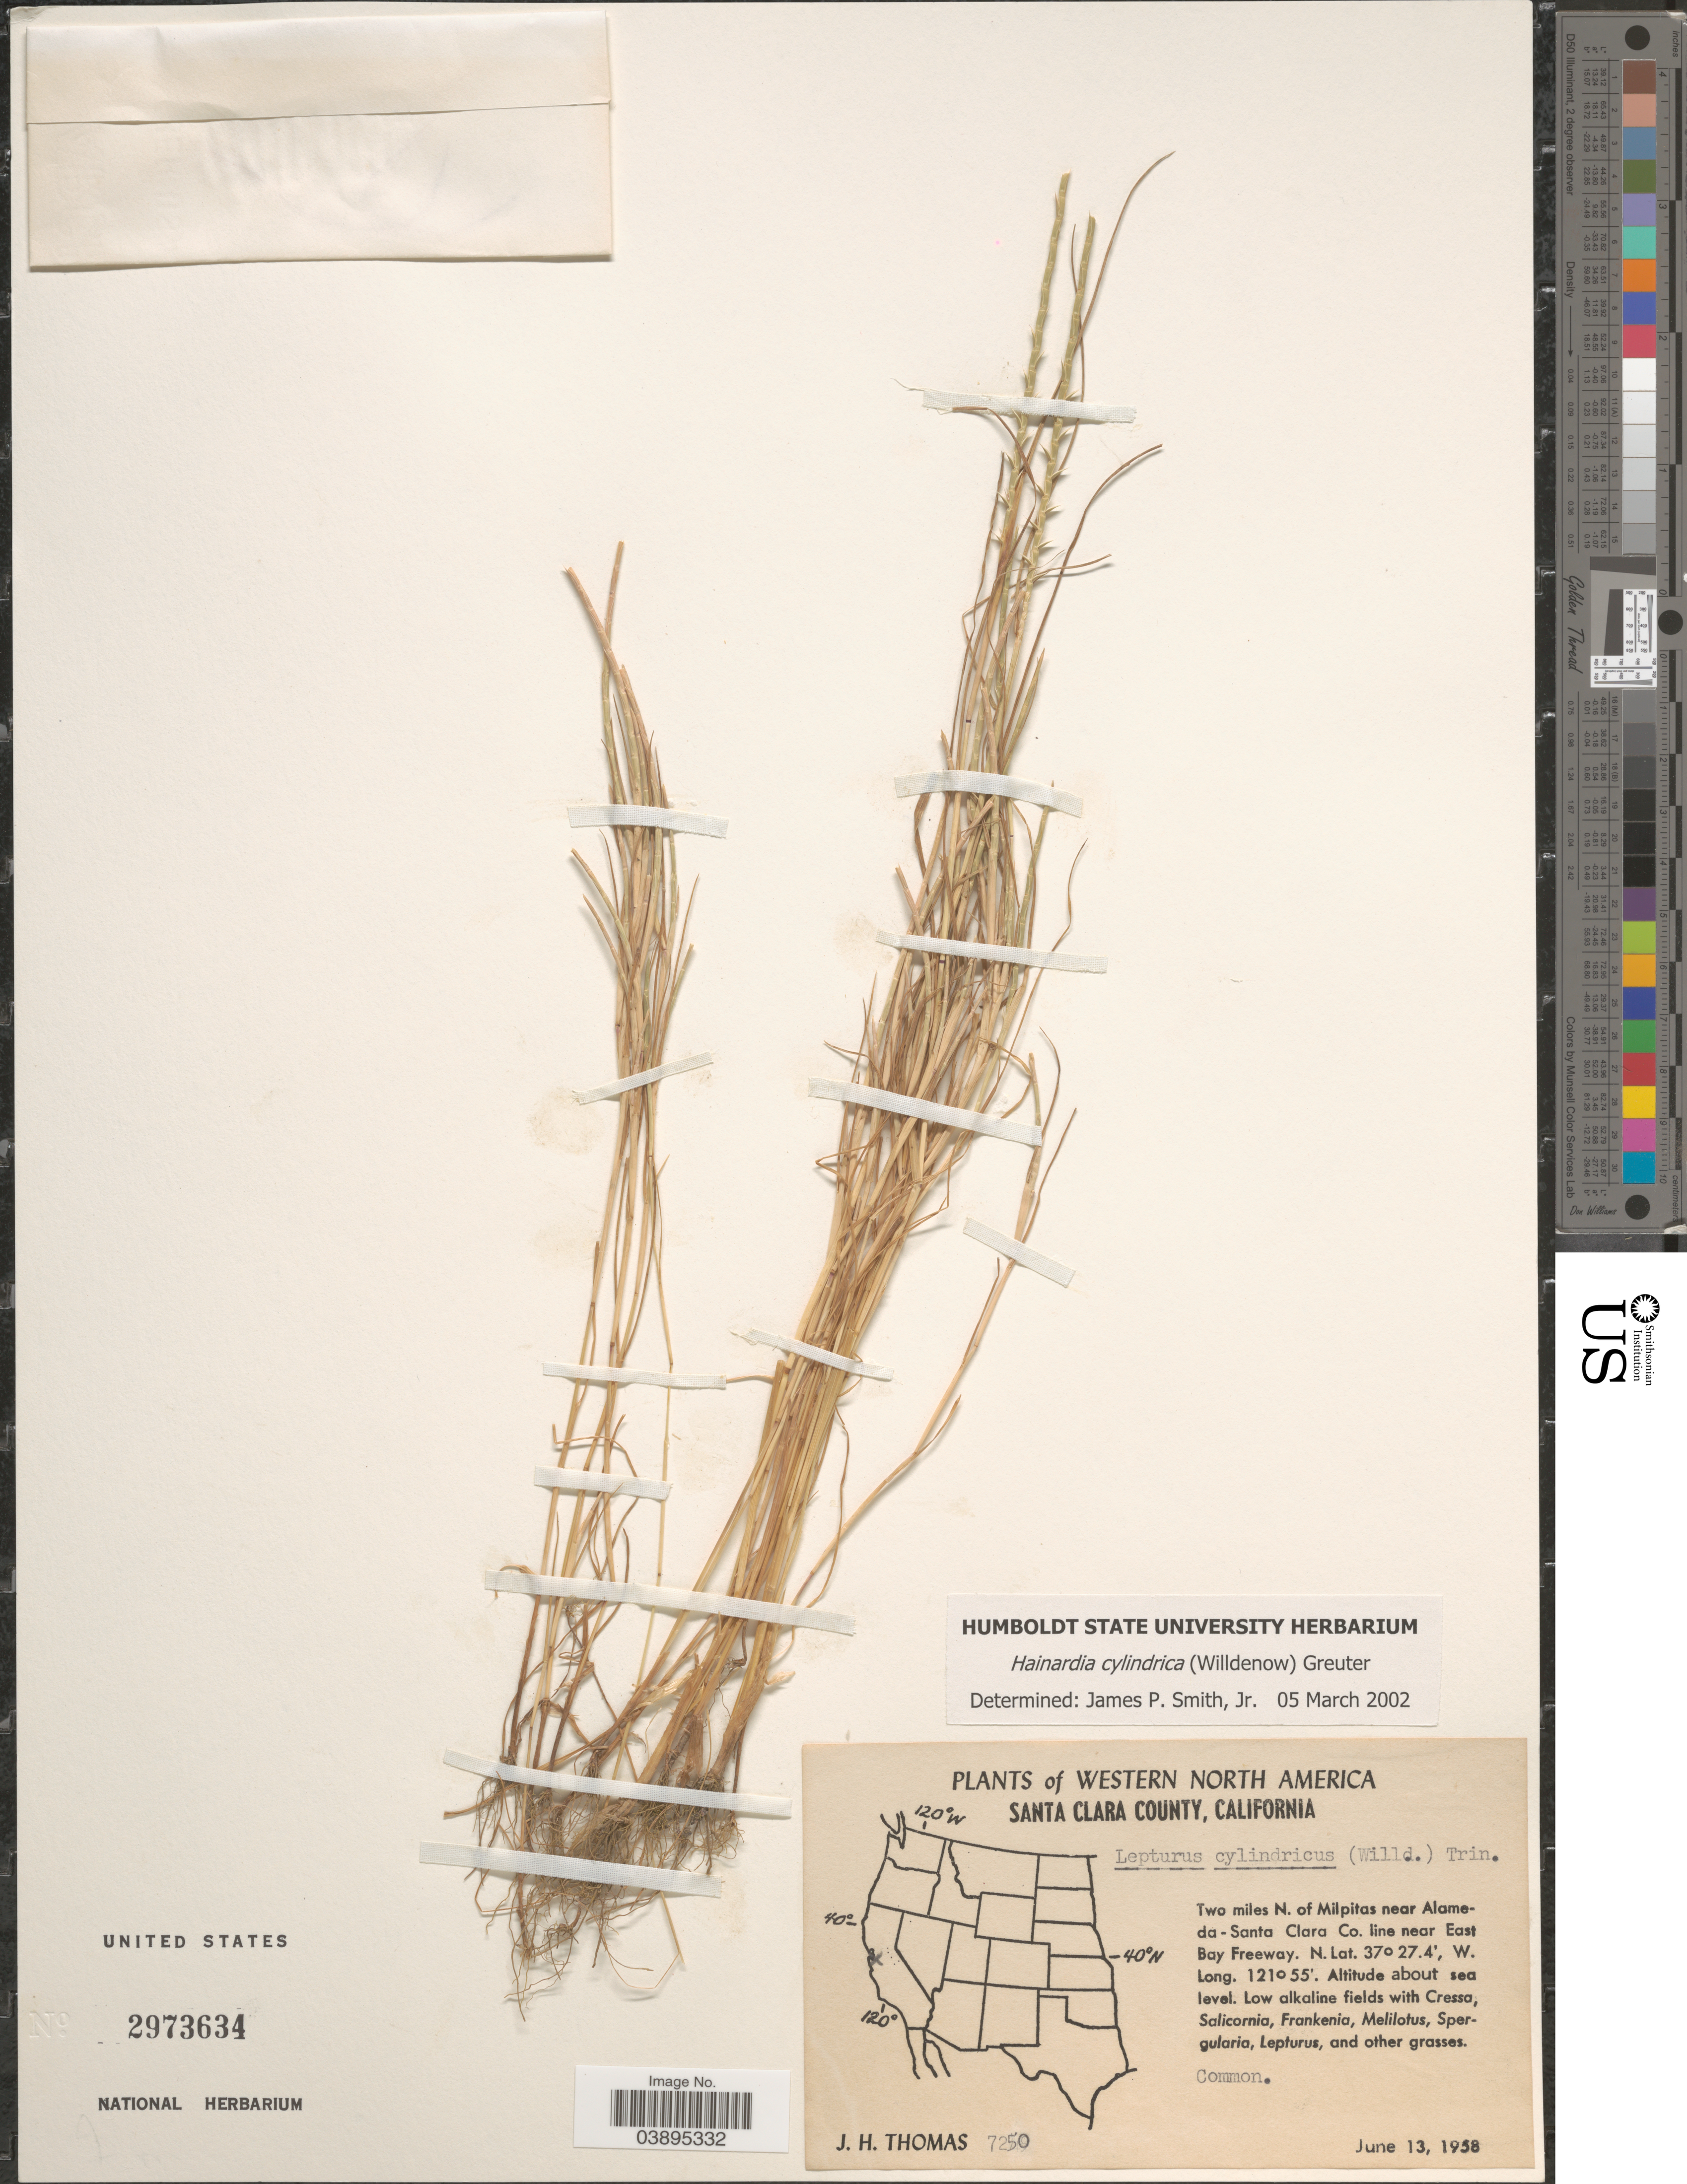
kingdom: Plantae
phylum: Tracheophyta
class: Liliopsida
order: Poales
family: Poaceae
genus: Hainardia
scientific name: Hainardia cylindrica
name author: (Willd.) Greuter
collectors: J. H. Thomas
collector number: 7250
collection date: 1958-06-13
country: United States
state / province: California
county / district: Santa Clara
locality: Western North America. Santa Clara County. Two miles N. of Milpitas near Alameda-Santa Clara Co. line near East Bay Freeway.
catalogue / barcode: US 2973634